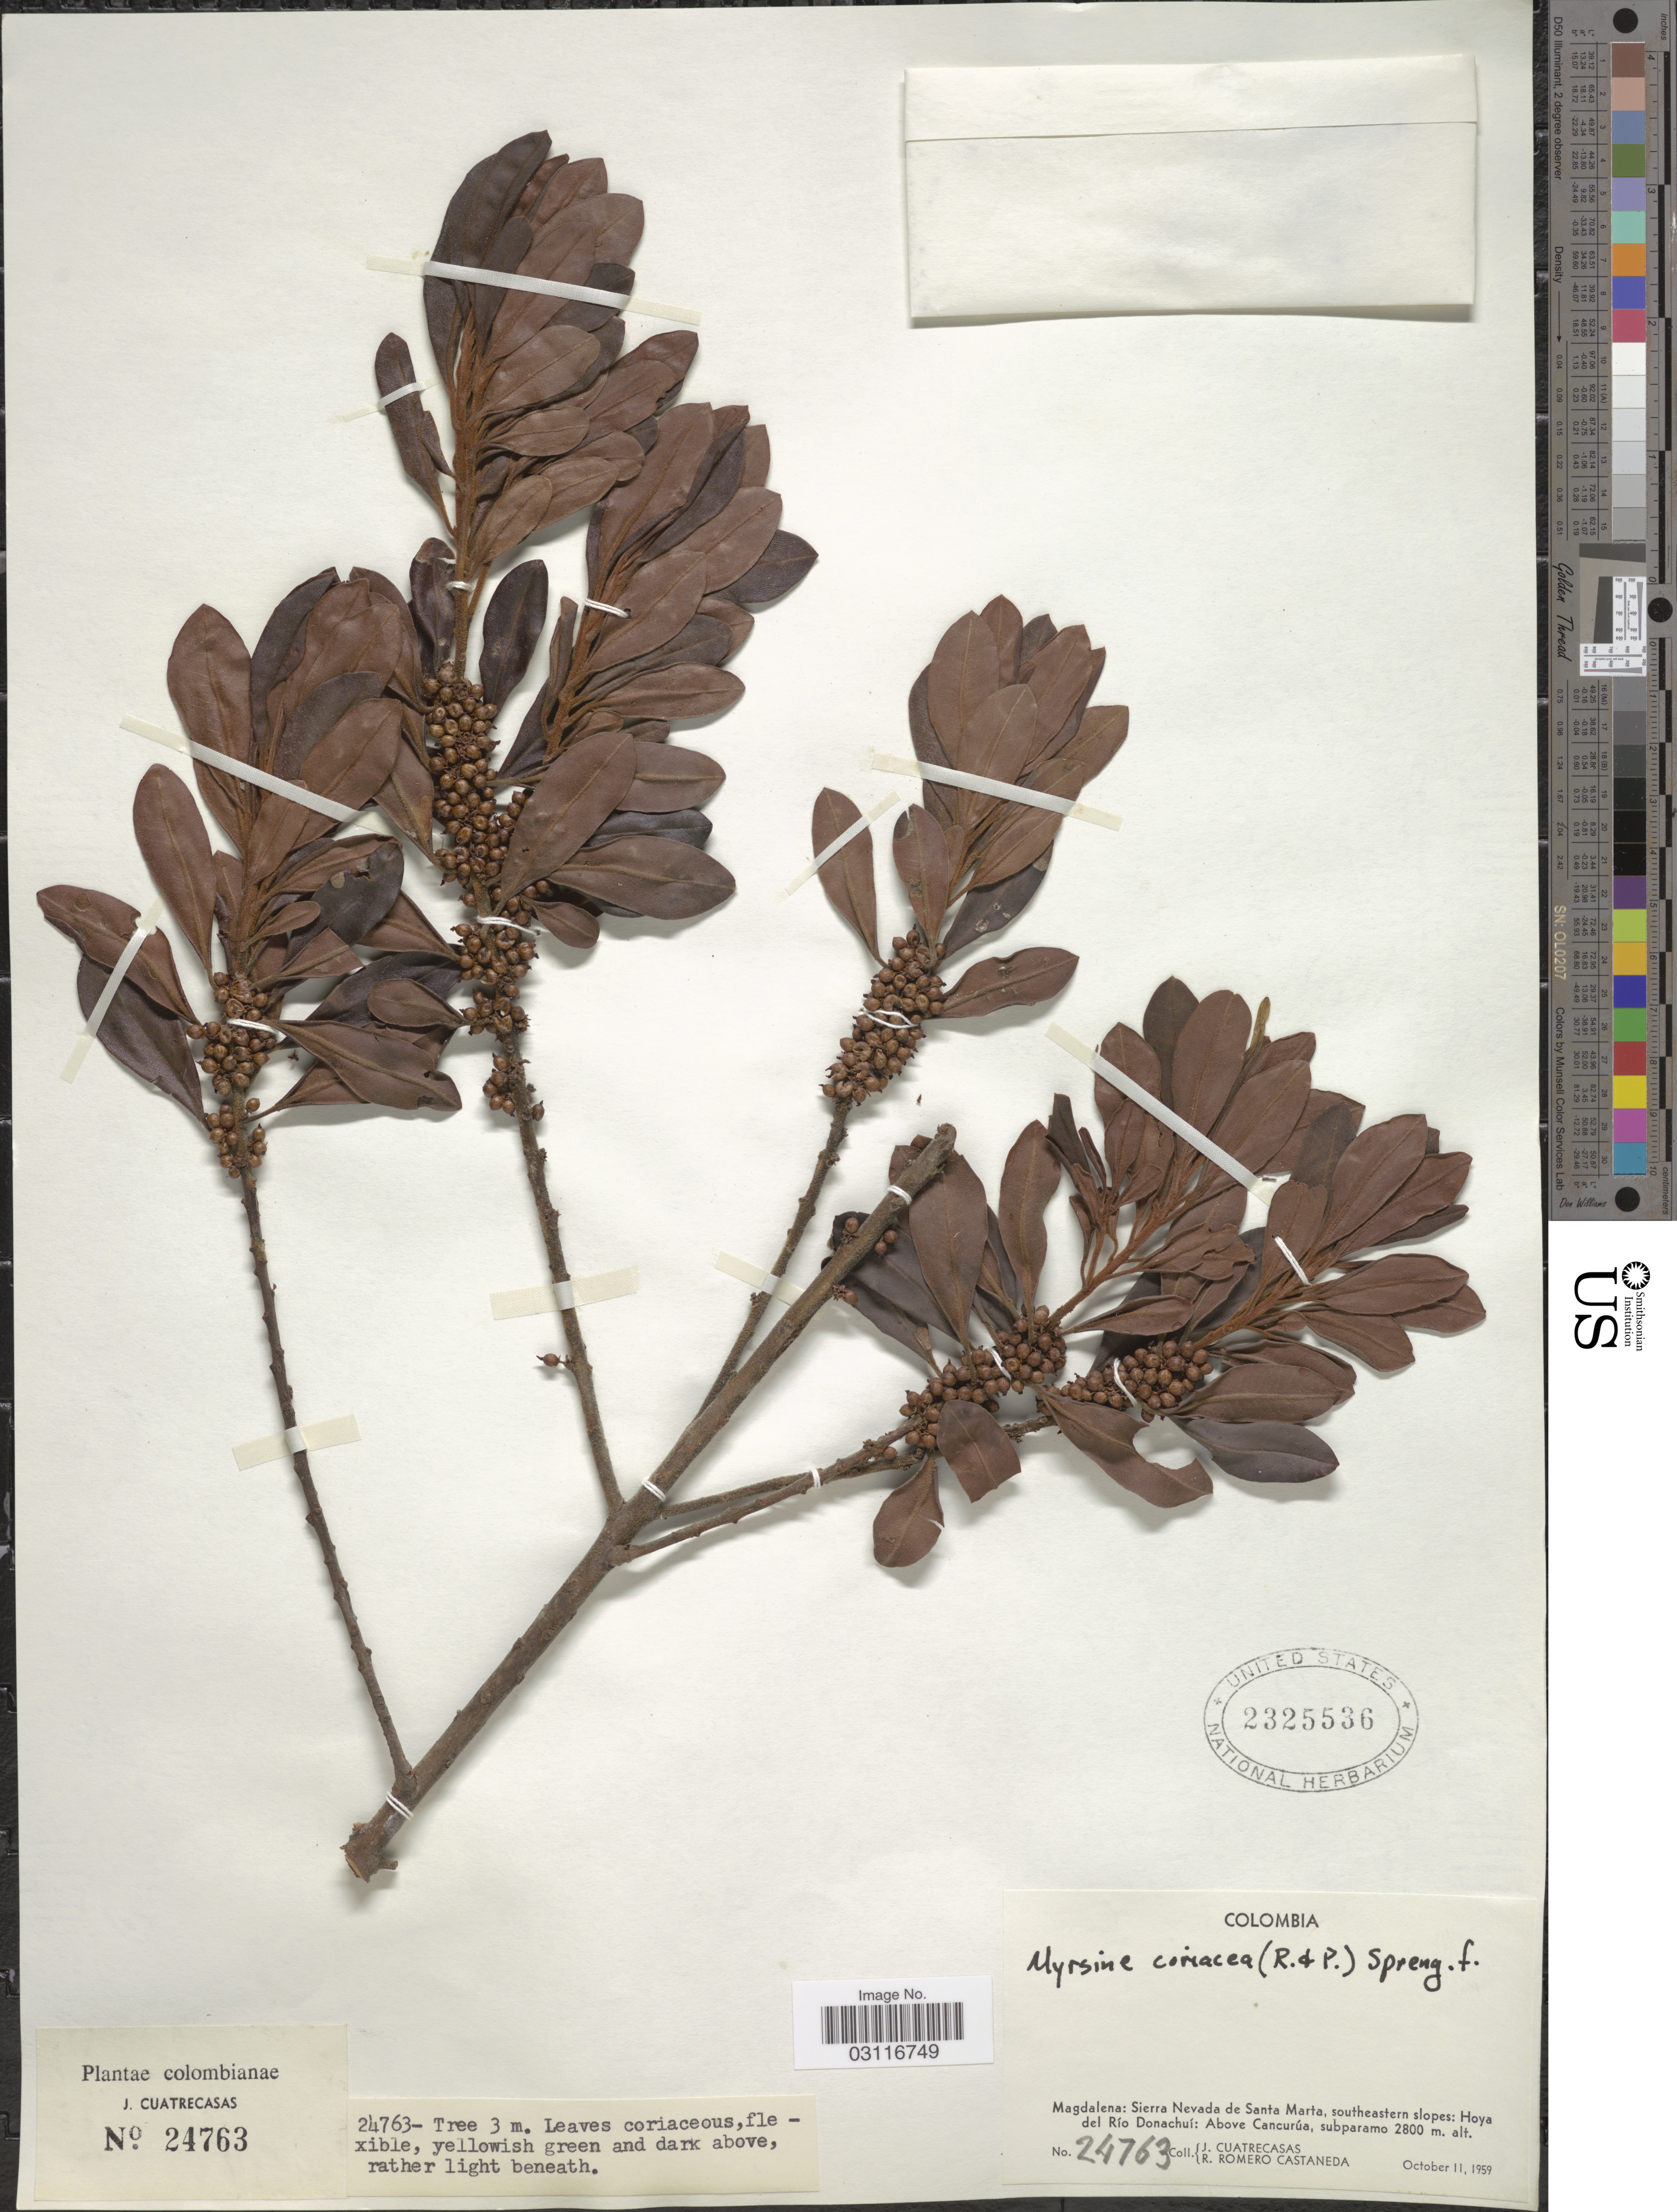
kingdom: Plantae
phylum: Tracheophyta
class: Magnoliopsida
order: Ericales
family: Primulaceae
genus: Myrsine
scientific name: Myrsine coriacea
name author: (Sw.) R. Br. ex Roem. & Schult.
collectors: J. Cuatrecasas & R. Romero Castañeda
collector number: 24763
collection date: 1959-10-11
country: Colombia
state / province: Magdalena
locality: Sierra Nevada de Santa Marta, southeastern slopes: Hoya del Río Donachuí: Above Cancurúa.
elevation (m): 2800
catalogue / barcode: US 2325536